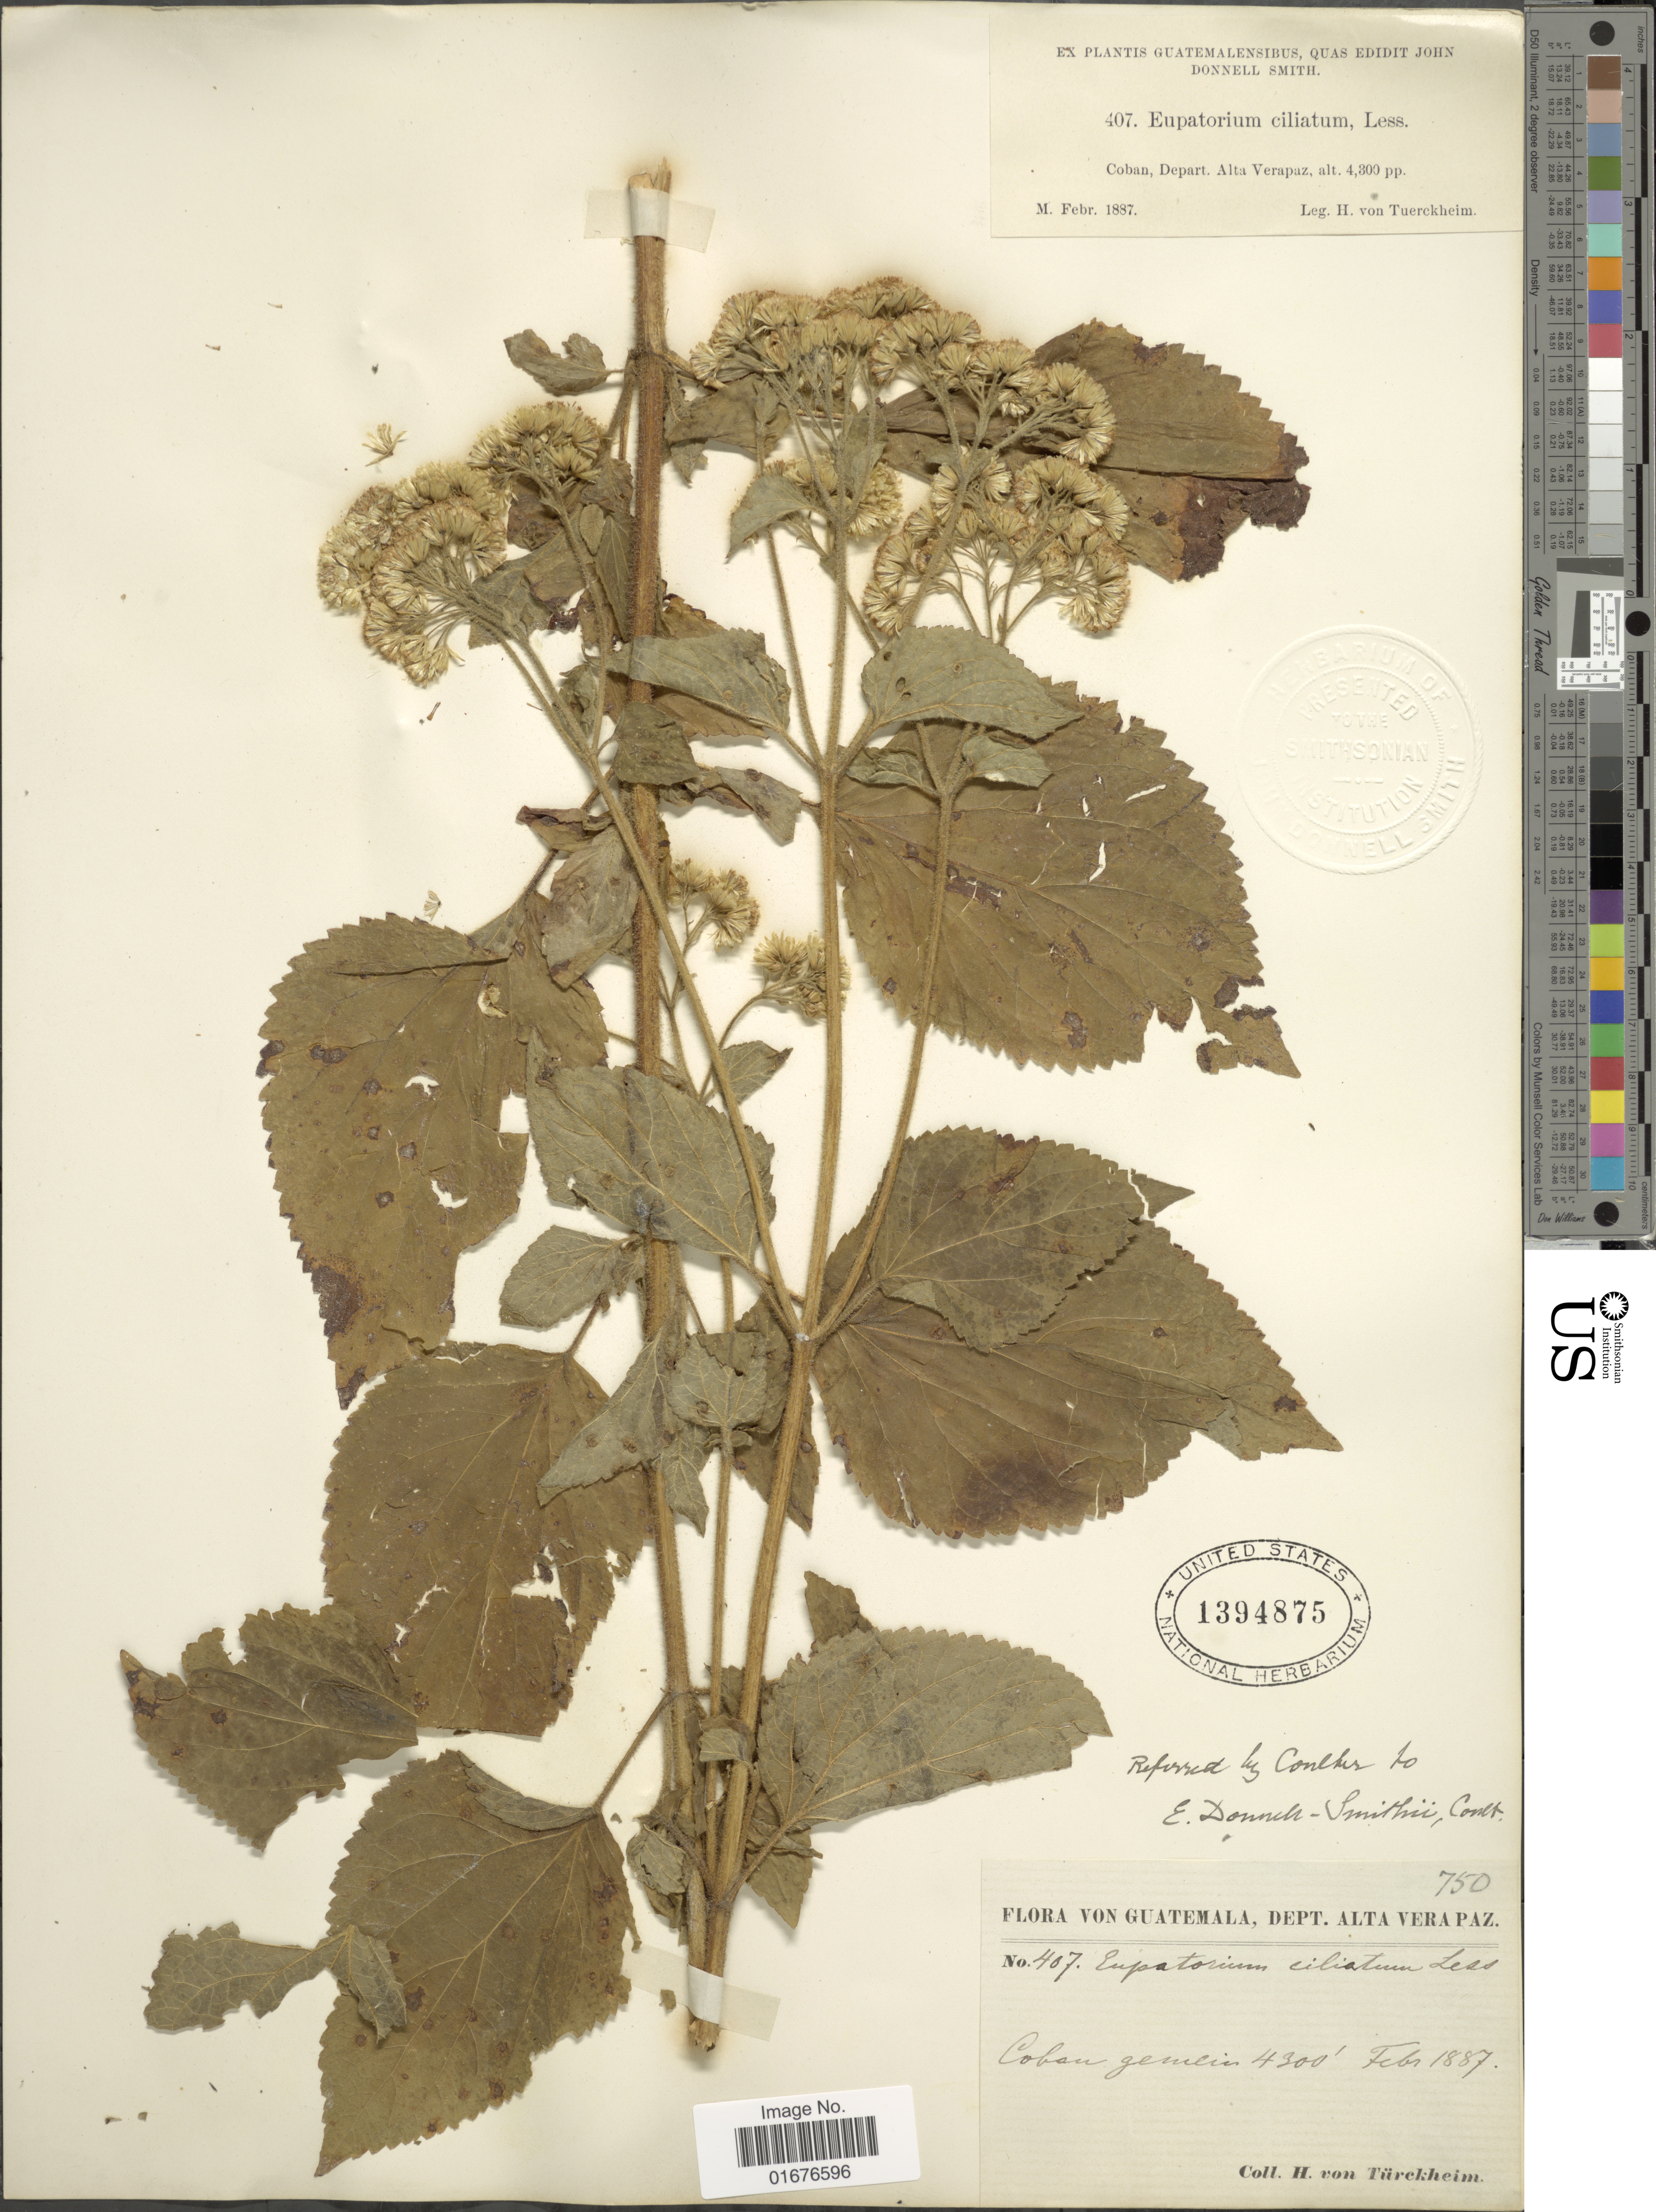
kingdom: Plantae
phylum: Tracheophyta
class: Magnoliopsida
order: Asterales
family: Asteraceae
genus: Ageratina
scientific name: Ageratina pichinchensis var. bustamenta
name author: (DC.) R.M. King & H. Rob.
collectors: H. von Türckheim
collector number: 407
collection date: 1887-02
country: Guatemala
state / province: Alta Verapaz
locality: Cobán, gemein [common]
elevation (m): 1311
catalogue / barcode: US 1394875